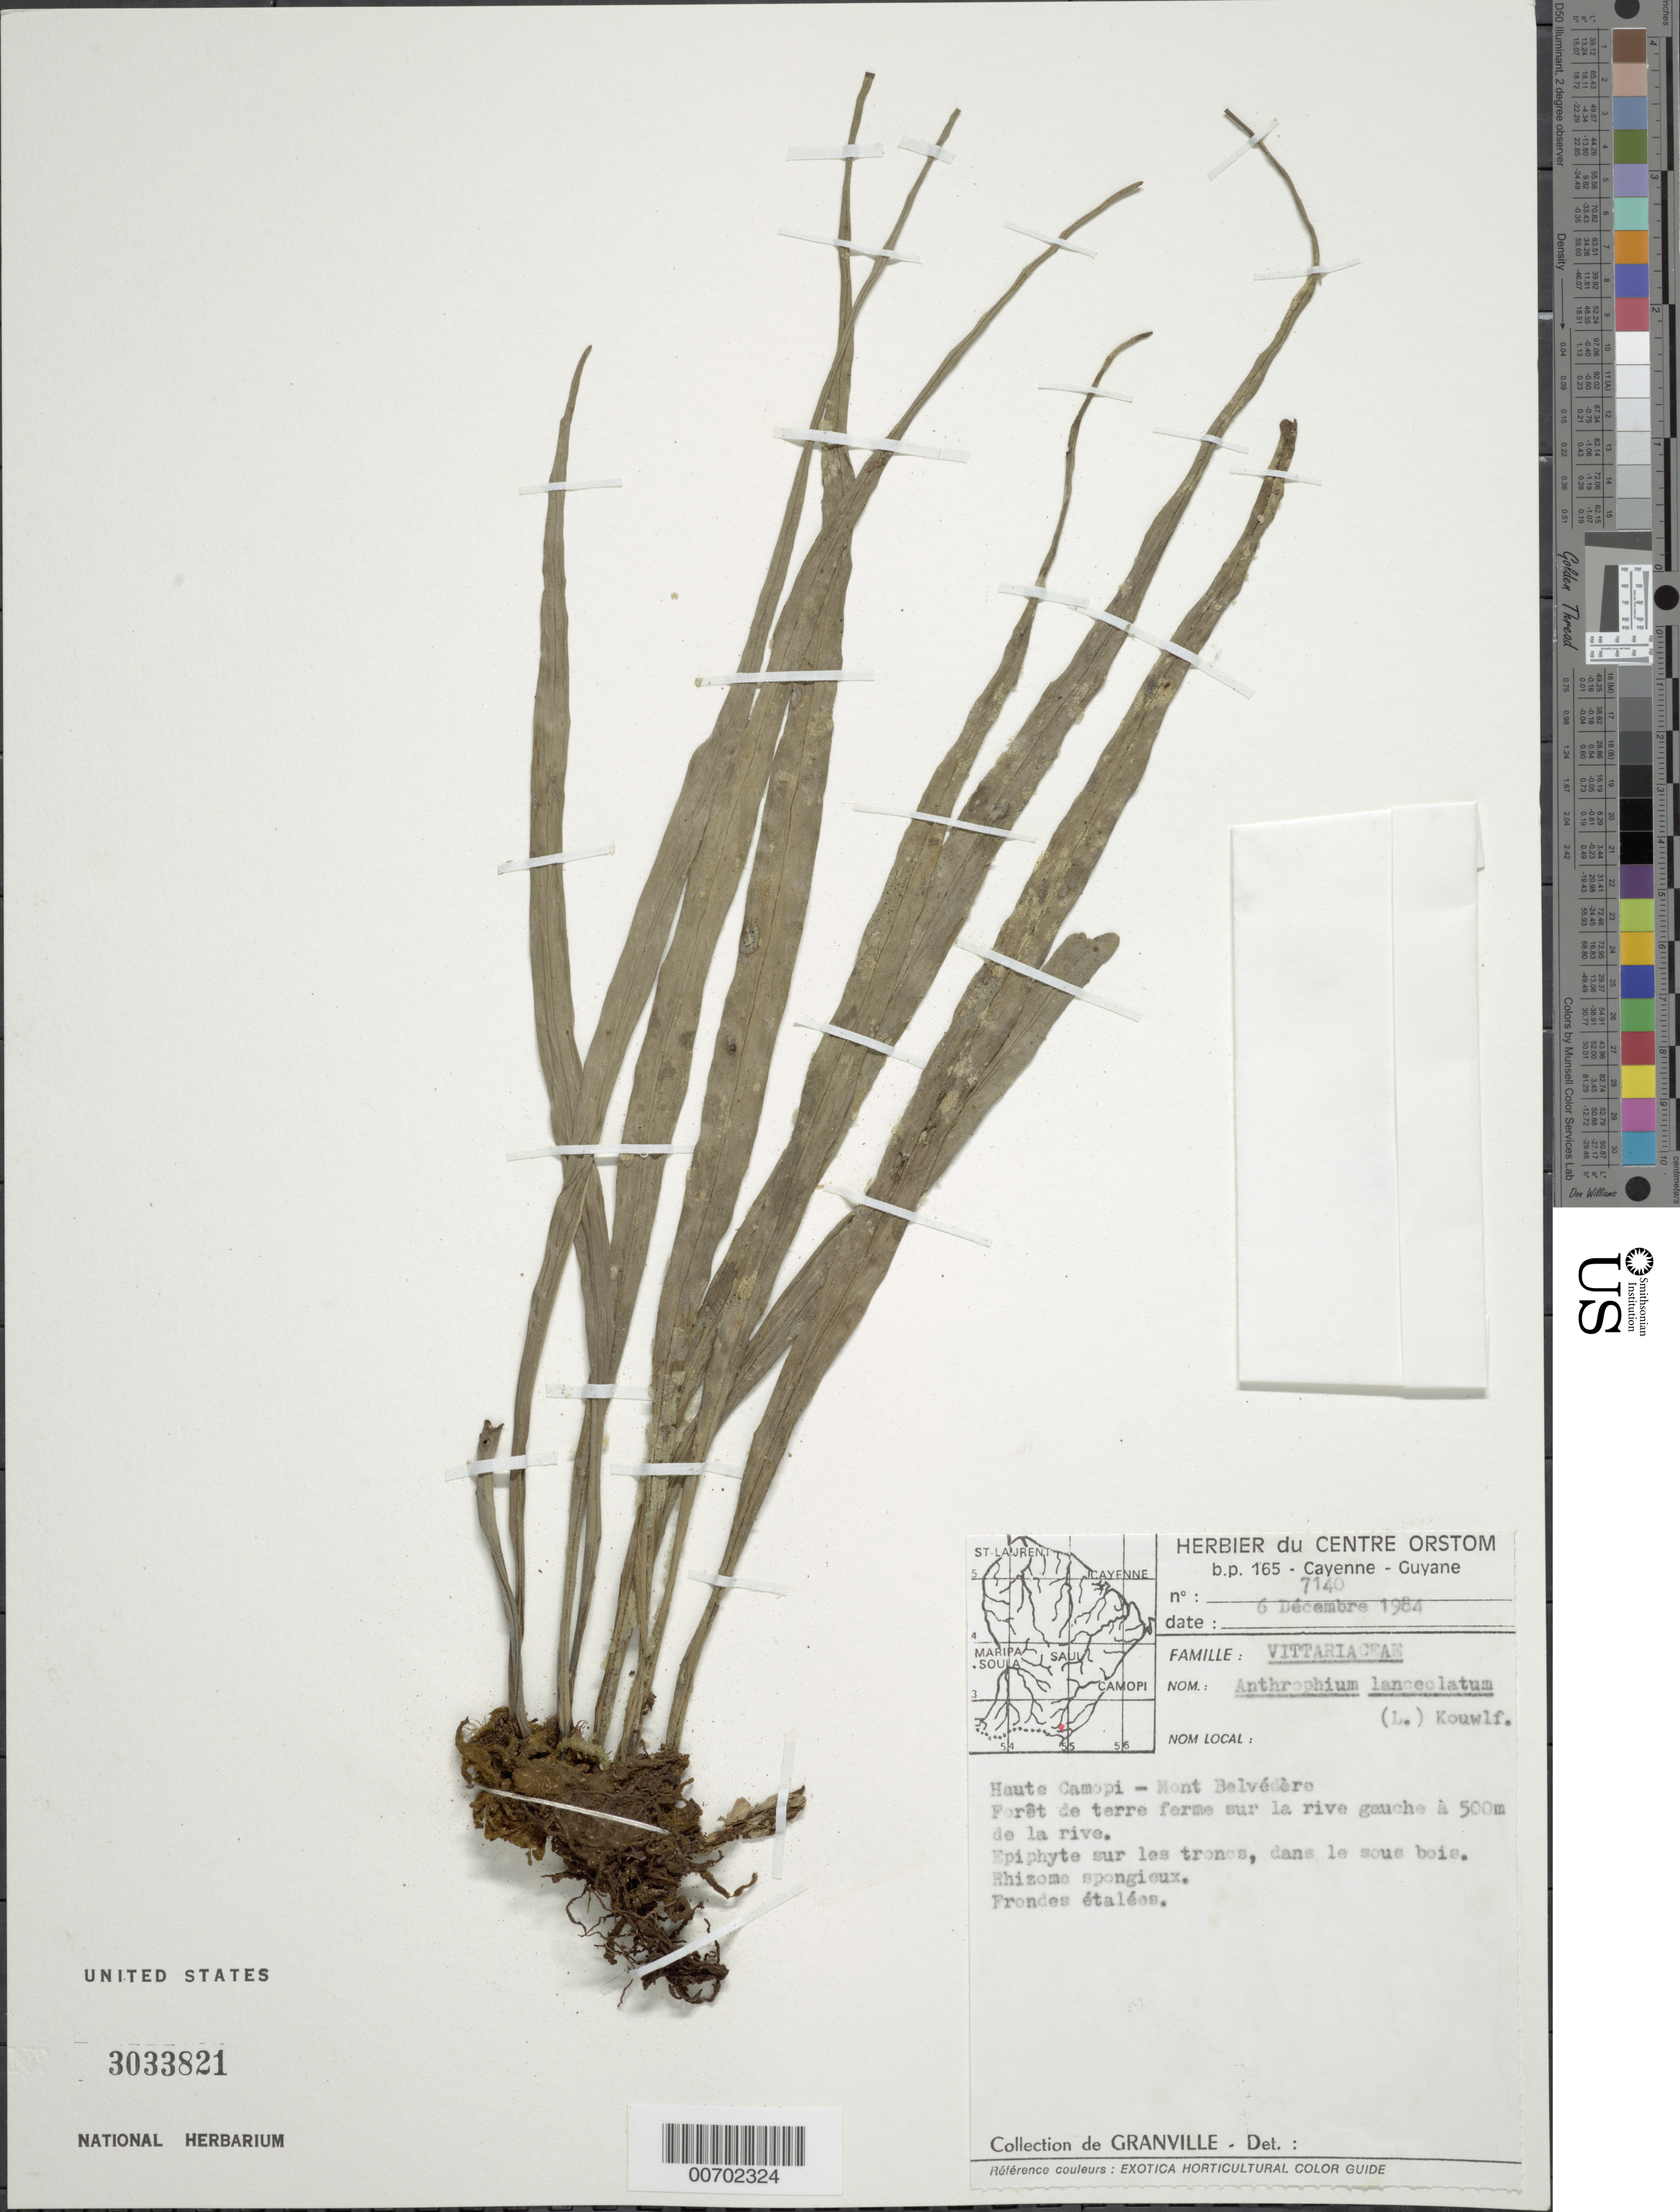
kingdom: Plantae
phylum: Tracheophyta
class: Polypodiopsida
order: Polypodiales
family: Pteridaceae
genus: Polytaenium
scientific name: Polytaenium lanceolatum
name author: (L.) Desv.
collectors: J.-J. de Granville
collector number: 7140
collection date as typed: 6-Dec-84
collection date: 1984-12-06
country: French Guiana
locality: Mont Belvédère, haute Camopi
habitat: Forêt de terre ferme sur la rive gauche a 500 m de la rive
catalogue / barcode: US 3033821